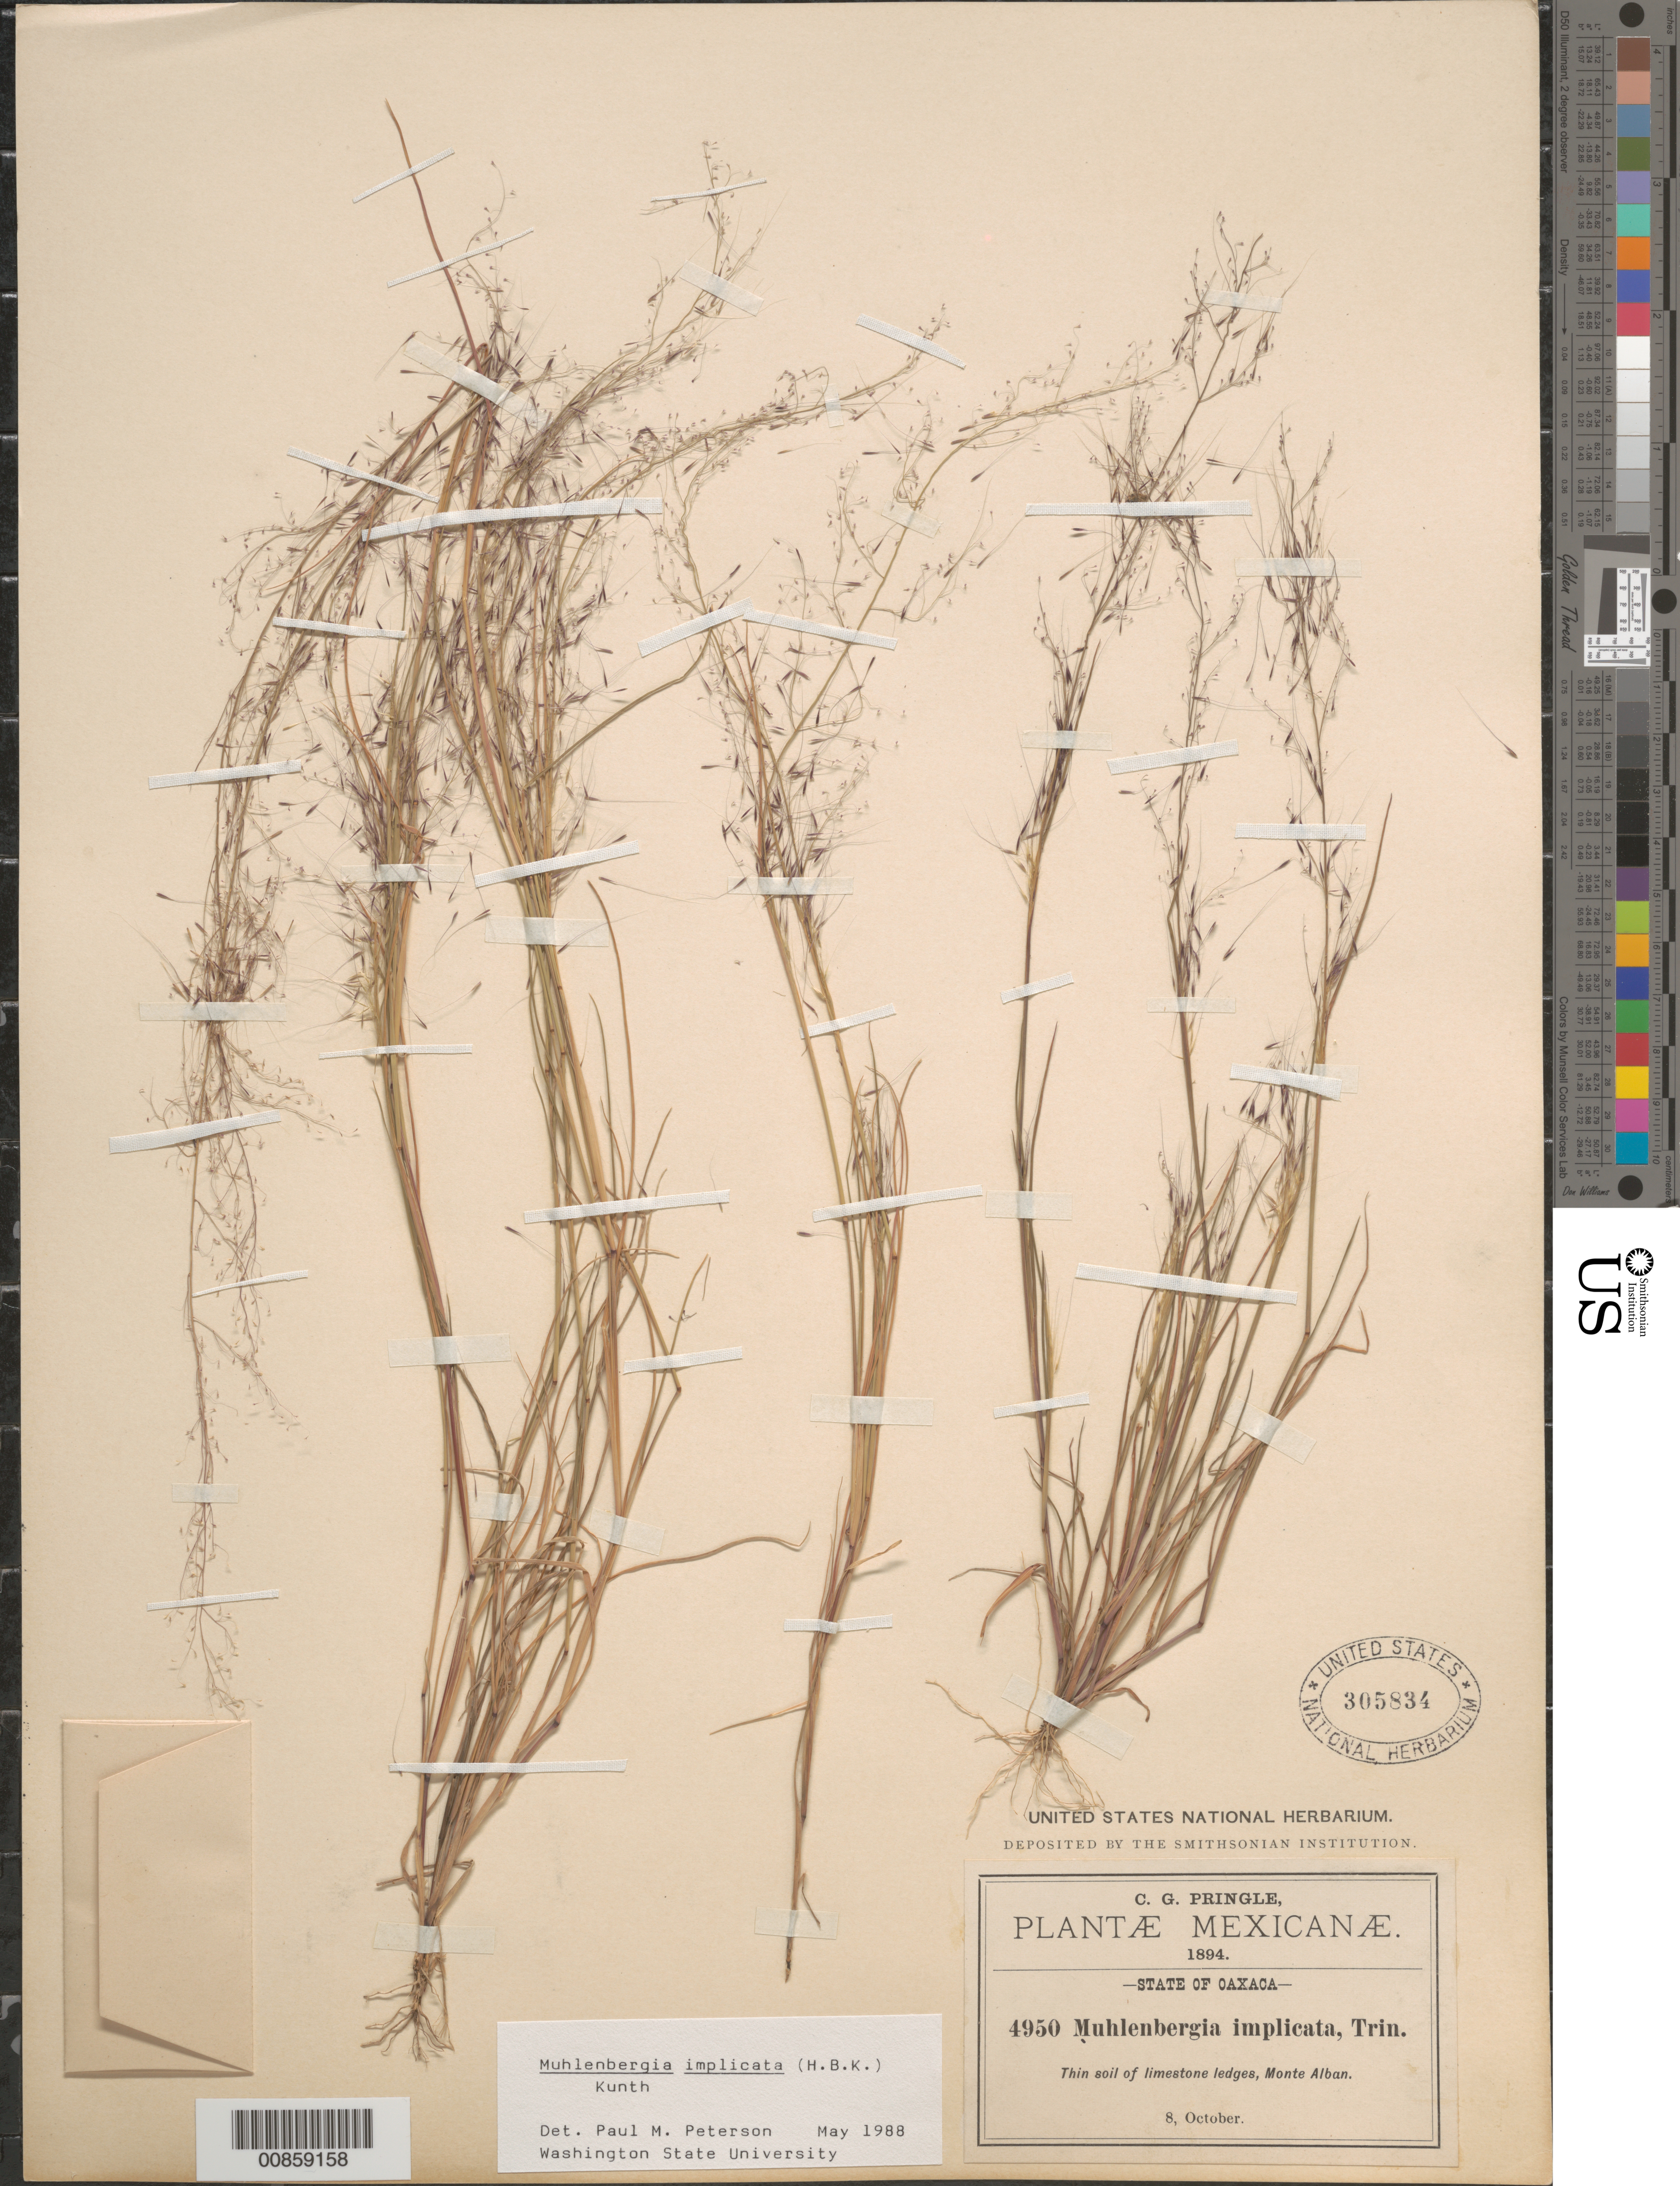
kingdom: Plantae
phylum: Tracheophyta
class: Liliopsida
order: Poales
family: Poaceae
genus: Muhlenbergia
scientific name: Muhlenbergia implicata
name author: (Kunth) Trin.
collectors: C. G. Pringle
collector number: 4950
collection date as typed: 08 Oct 1894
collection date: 1894-10-08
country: Mexico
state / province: Oaxaca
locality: Monte Alban, Oax.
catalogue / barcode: US 305834